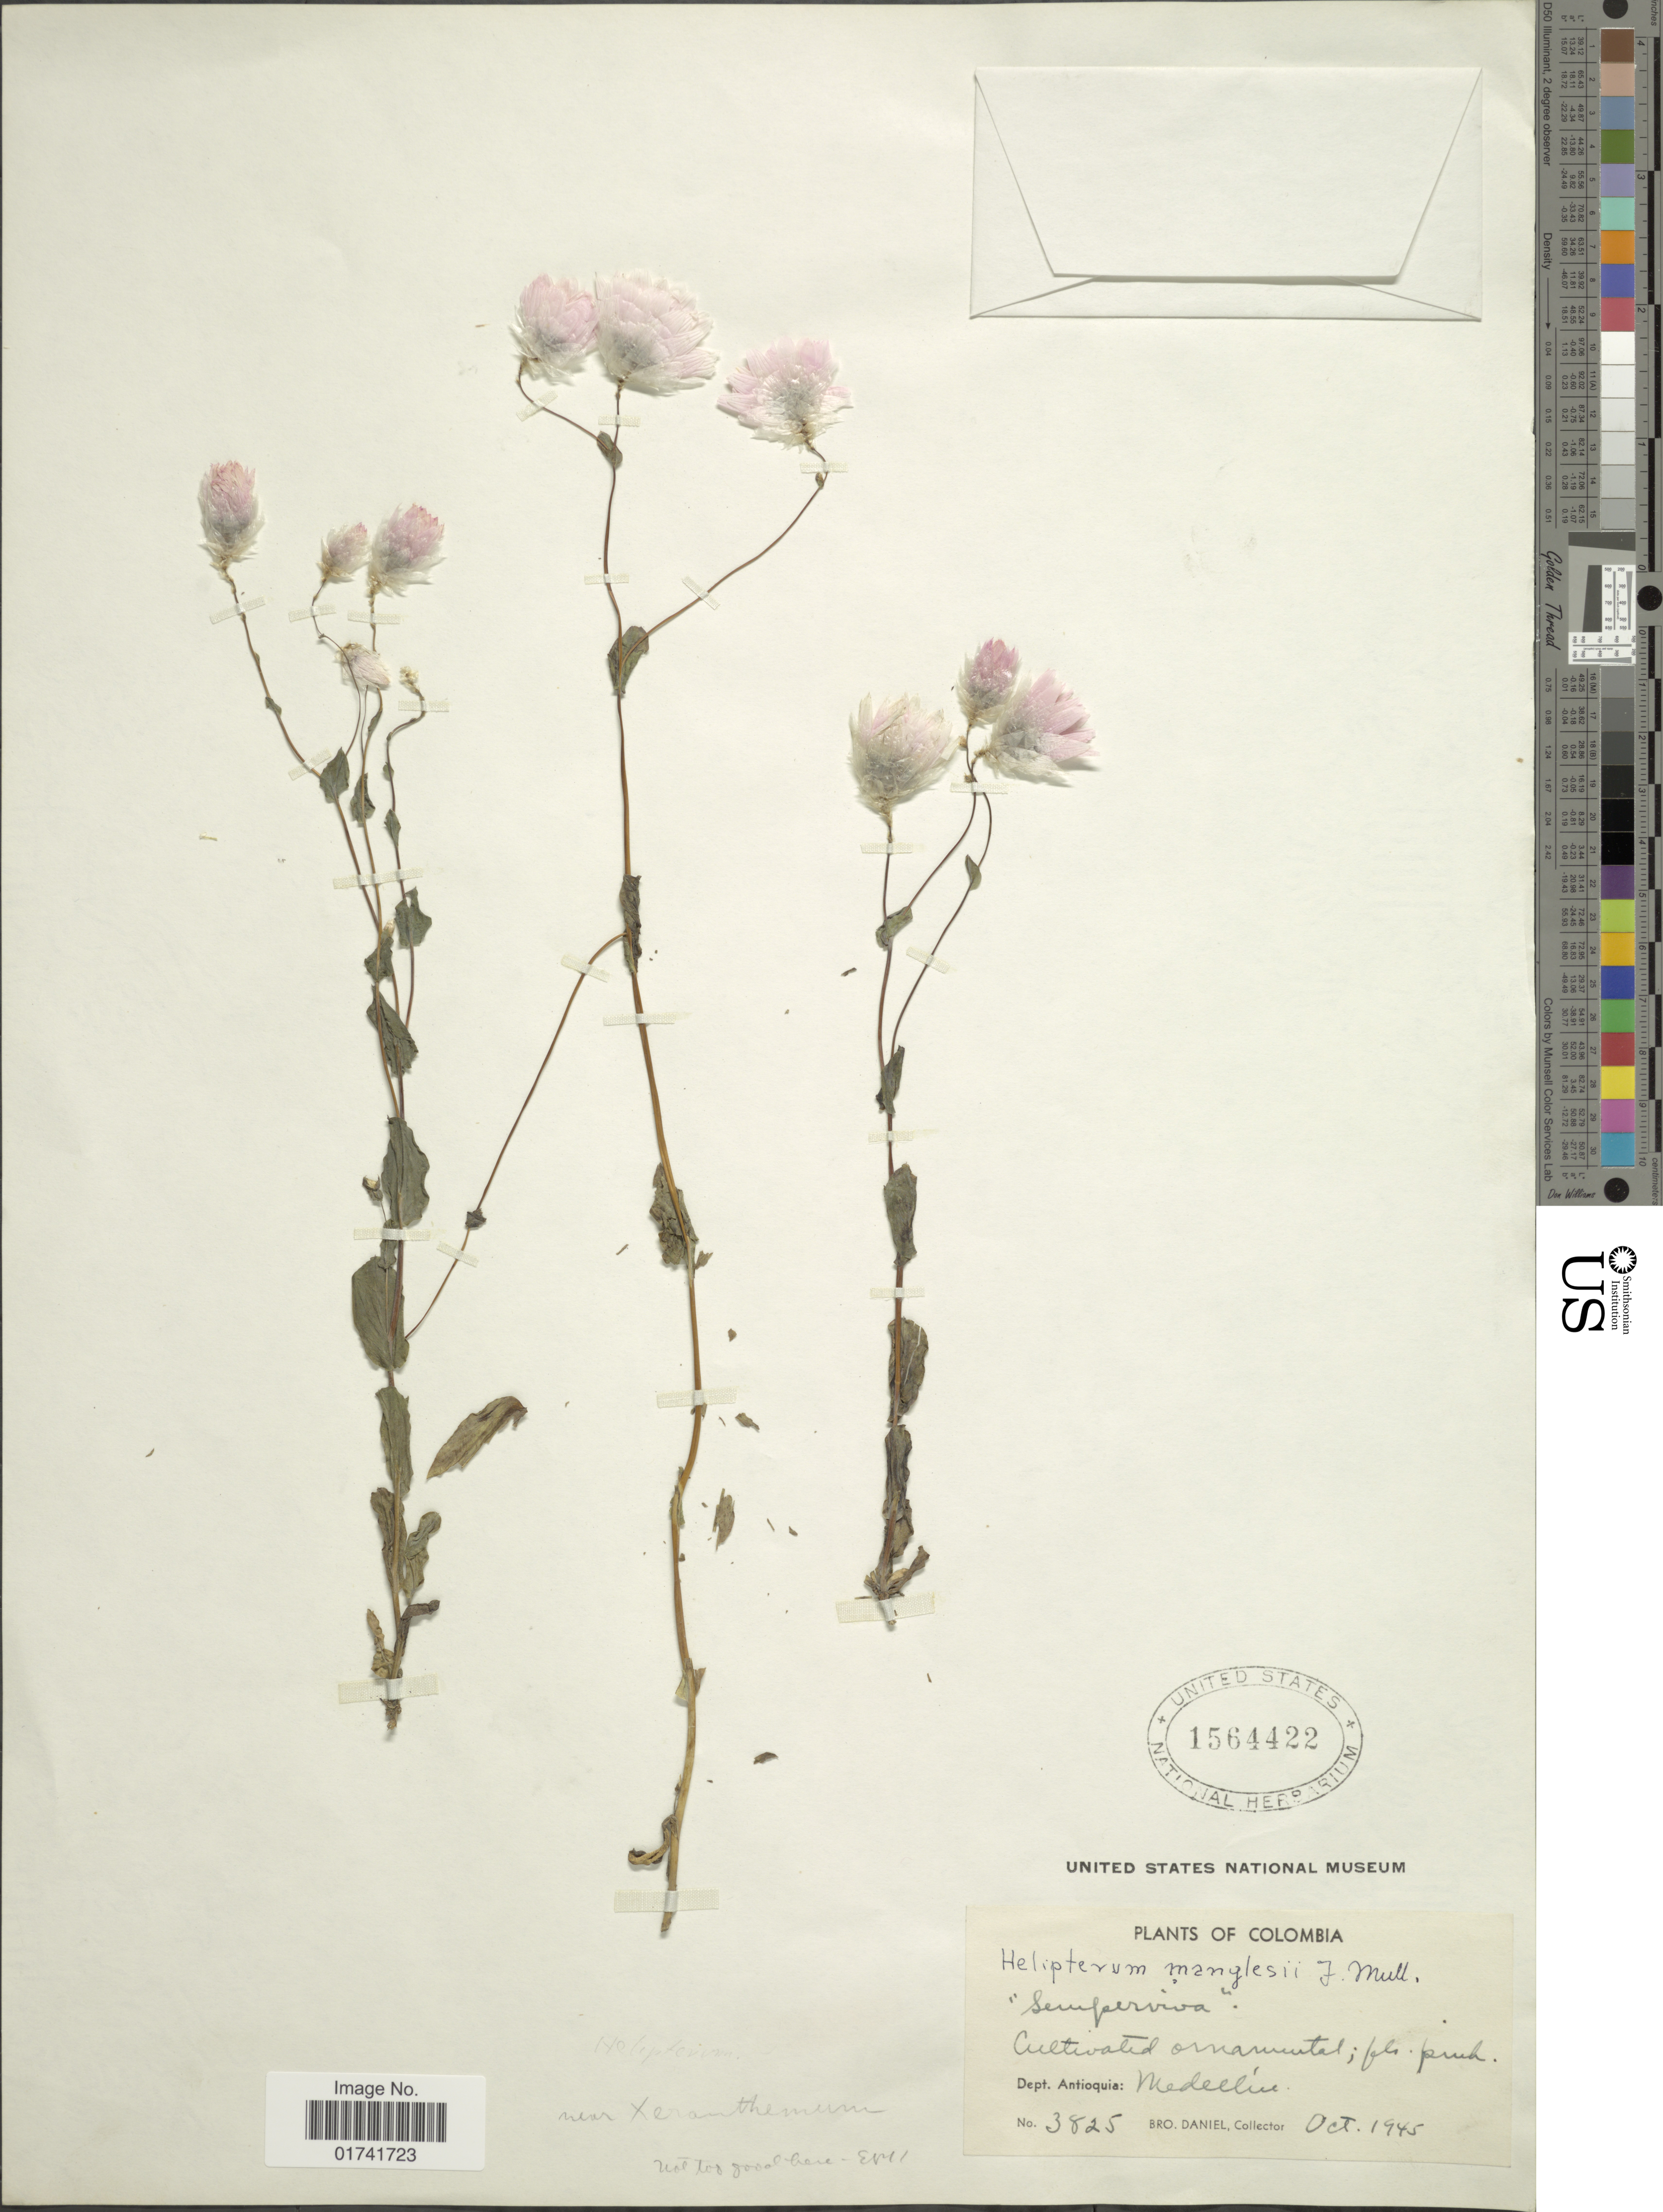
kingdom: Plantae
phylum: Tracheophyta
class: Magnoliopsida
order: Asterales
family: Asteraceae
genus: Rhodanthe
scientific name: Rhodanthe manglesii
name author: Lindl.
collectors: Bro. Daniel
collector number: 3825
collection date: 1945-10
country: Colombia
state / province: Antioquia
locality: Cultivated ornamental, Medellin.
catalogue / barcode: US 1564422